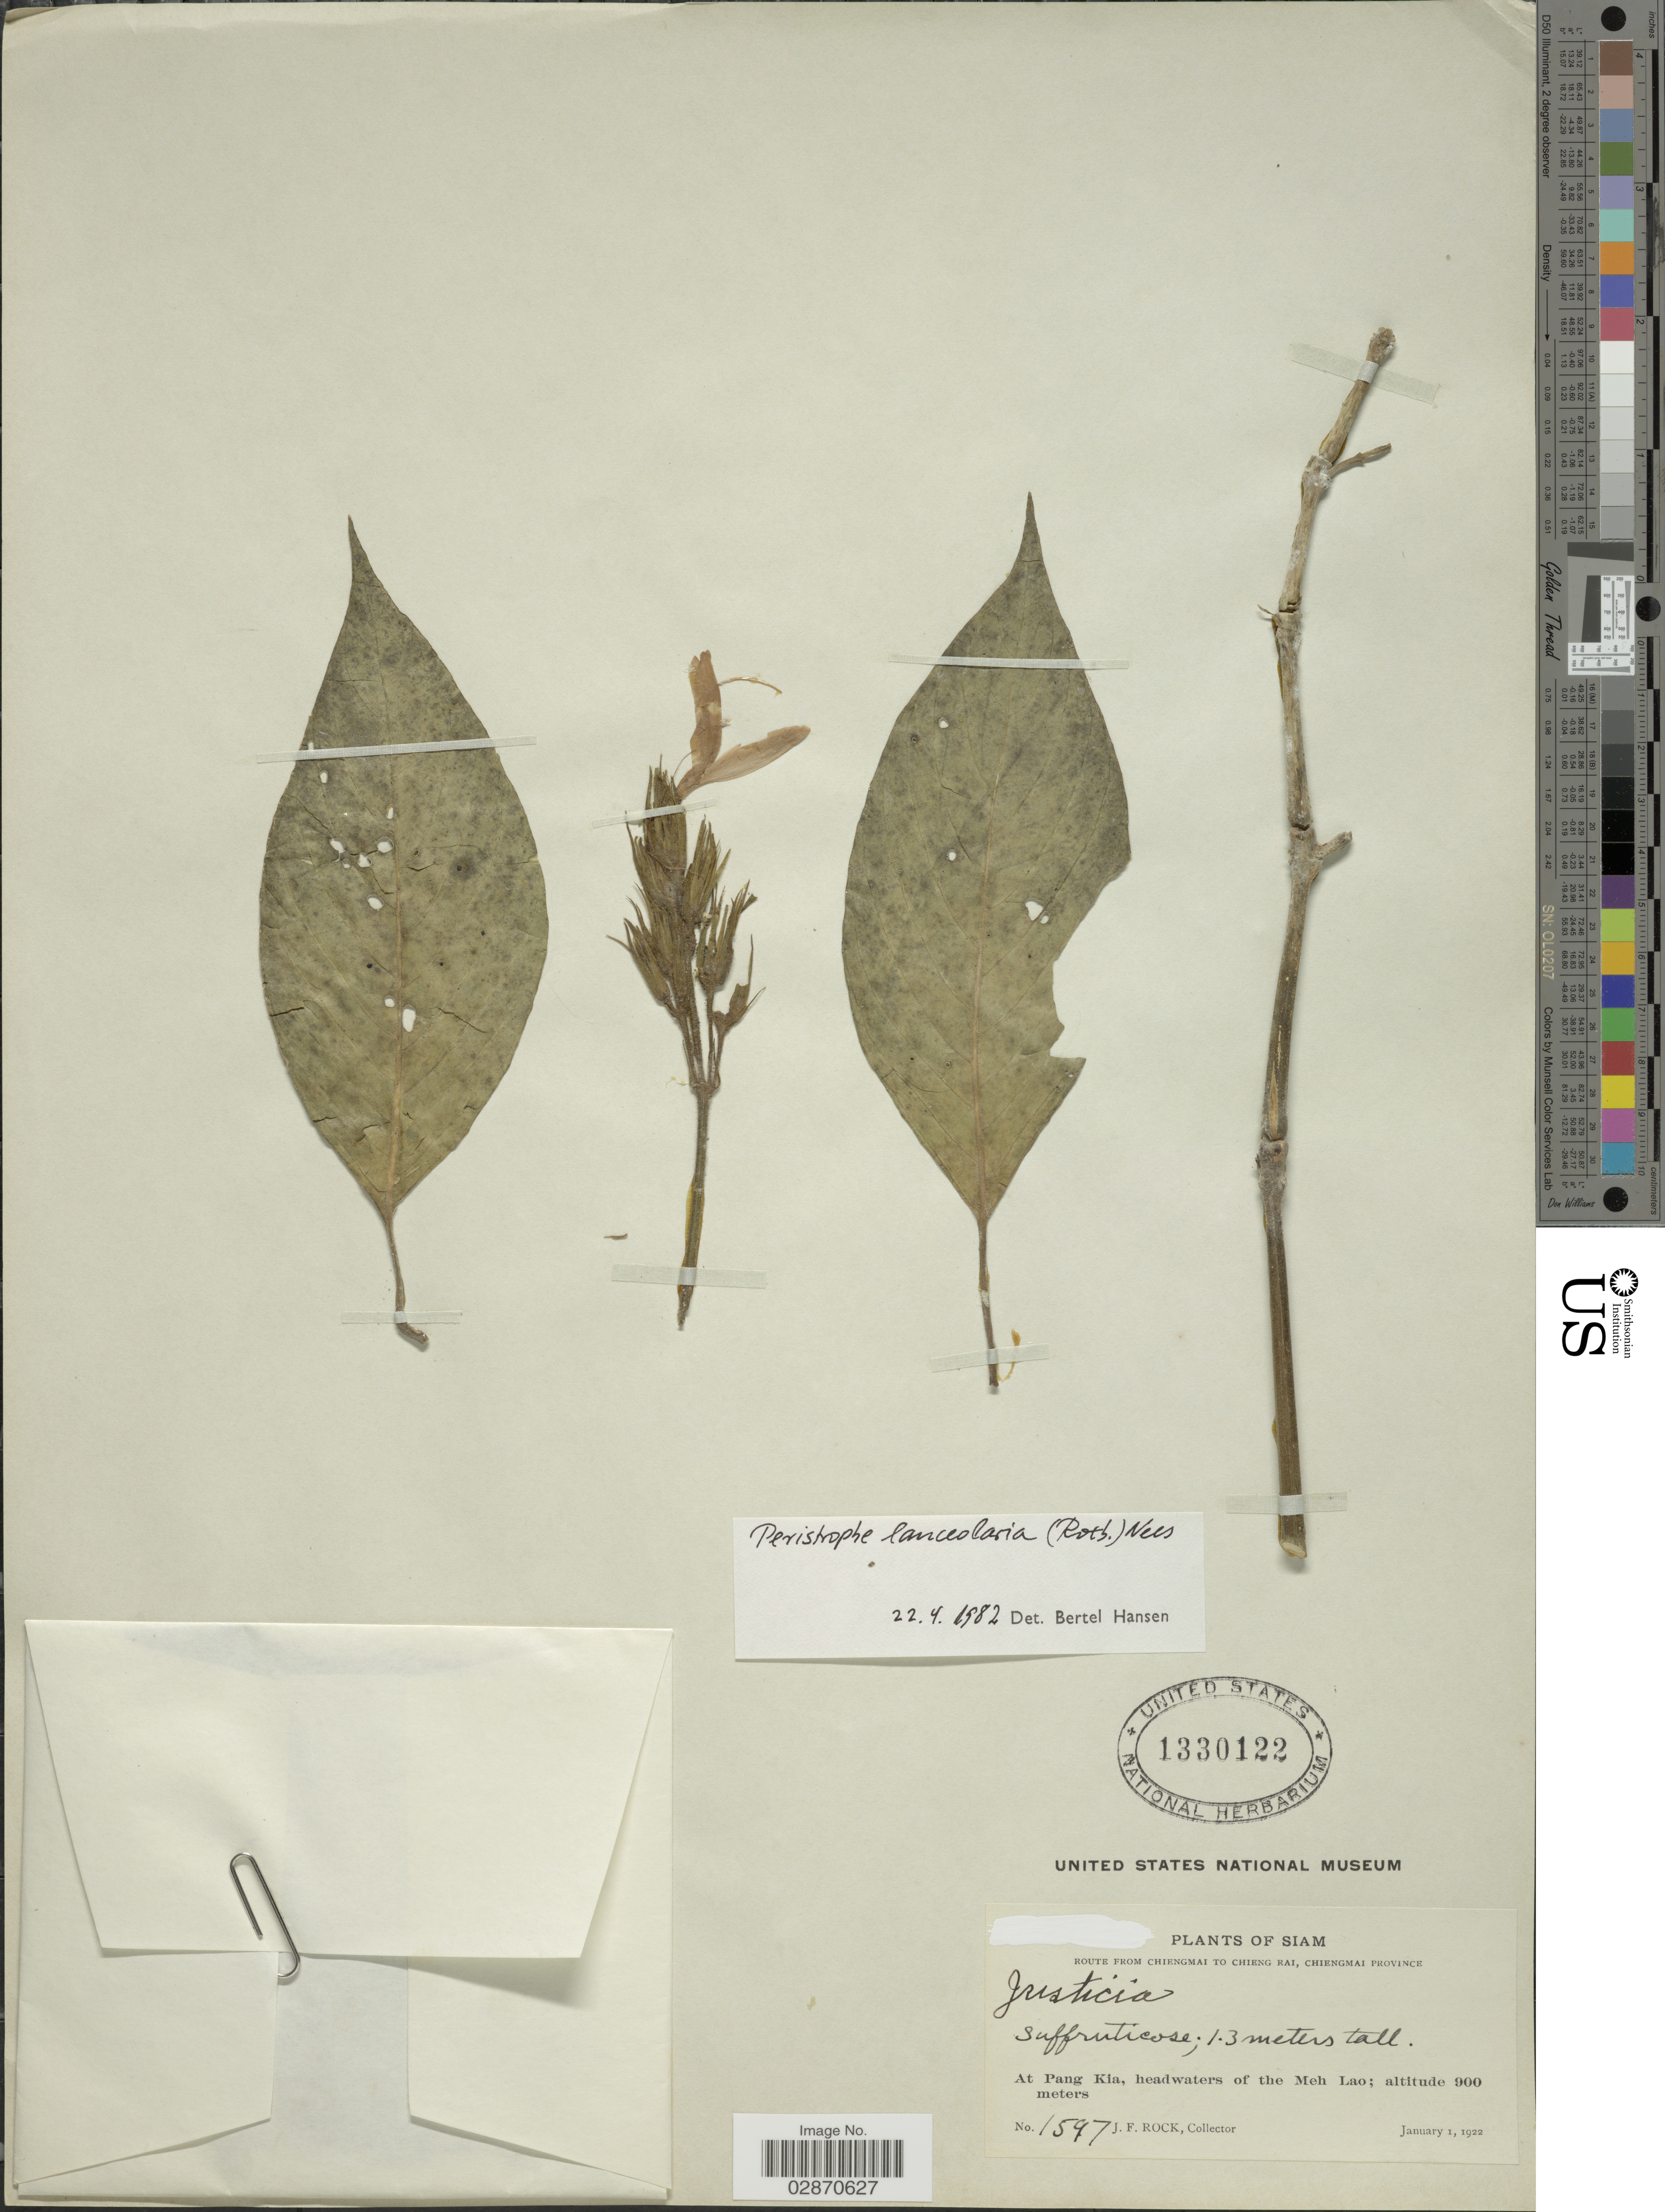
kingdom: Plantae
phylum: Tracheophyta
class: Magnoliopsida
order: Lamiales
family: Acanthaceae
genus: Peristrophe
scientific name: Peristrophe lanceolaria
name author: (Roxb.) Nees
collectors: J. Rock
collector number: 1597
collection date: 1922-01-01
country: Thailand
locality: Siam. Route from Chengmai to Cheing Rai. At Pang Kia, headwaters of the Meh Lao.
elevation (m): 900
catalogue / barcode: US 1330122